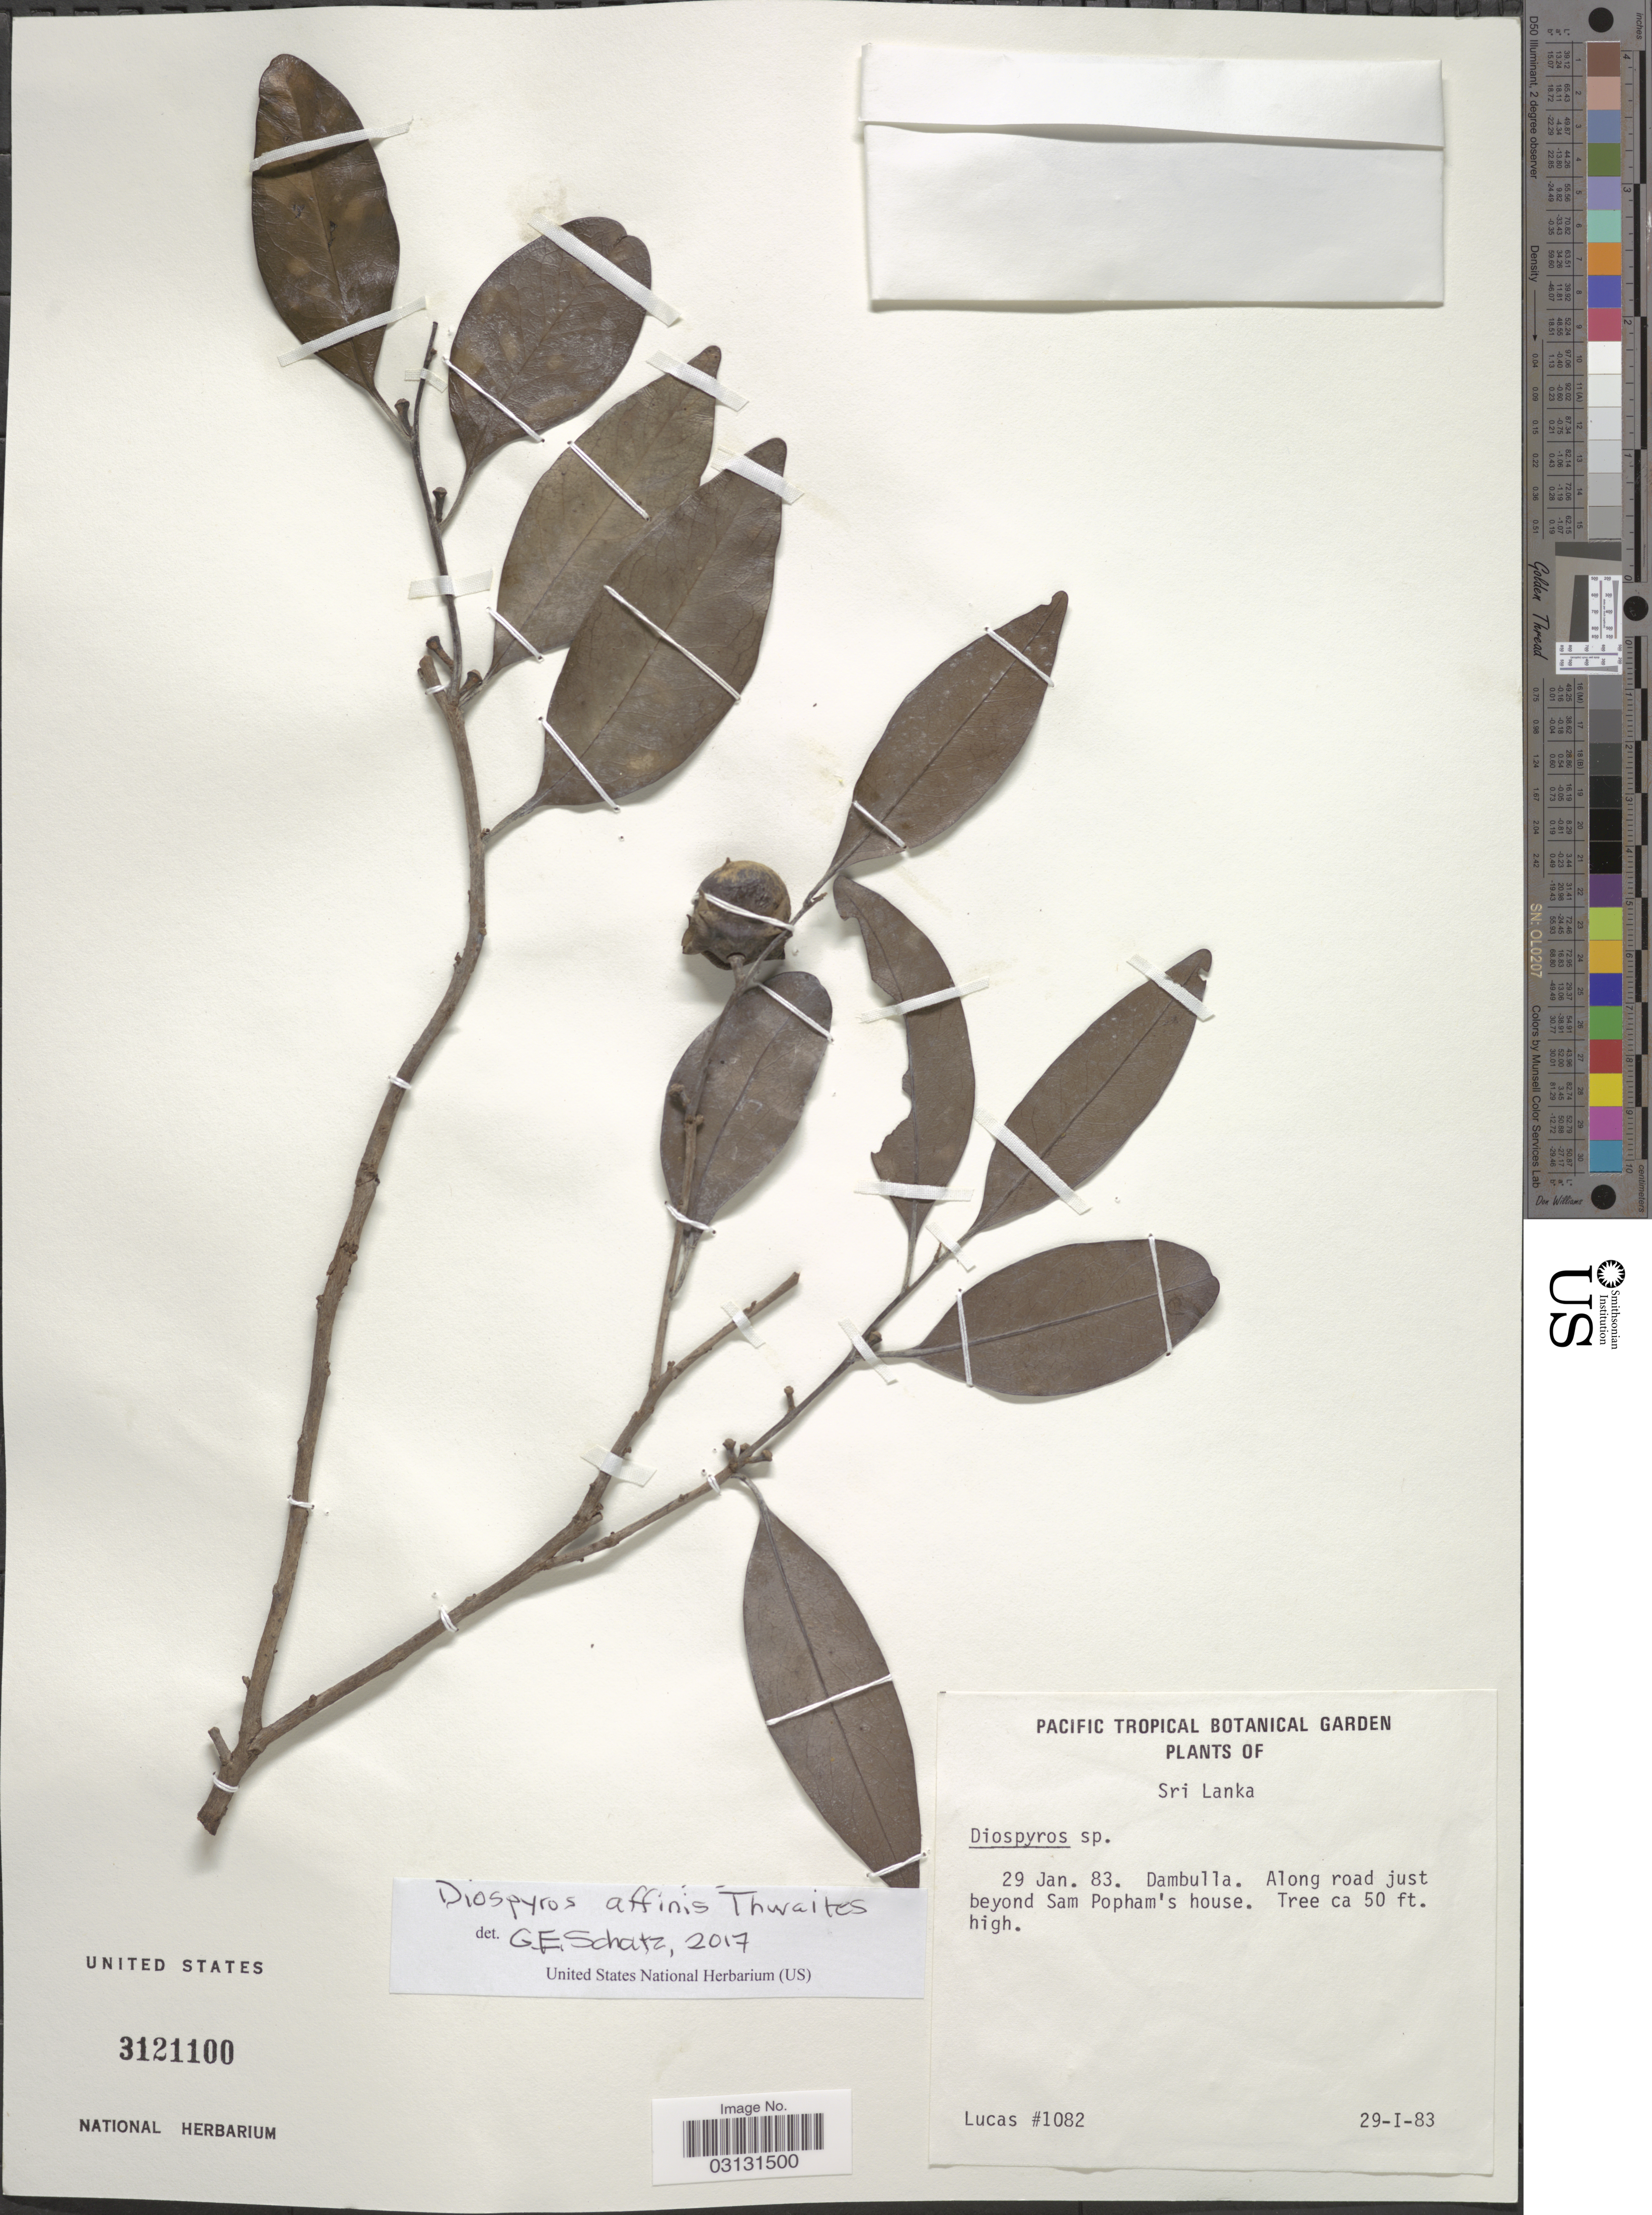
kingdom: Plantae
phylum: Tracheophyta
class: Magnoliopsida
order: Ericales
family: Ebenaceae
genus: Diospyros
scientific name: Diospyros affinis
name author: Thwaites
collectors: Lucas, --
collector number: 1082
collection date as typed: Transcribed d/m/y: 29/1/83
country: Sri Lanka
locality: Dambulla. Along road just beyond SAm Popham's house.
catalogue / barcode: US 3121100